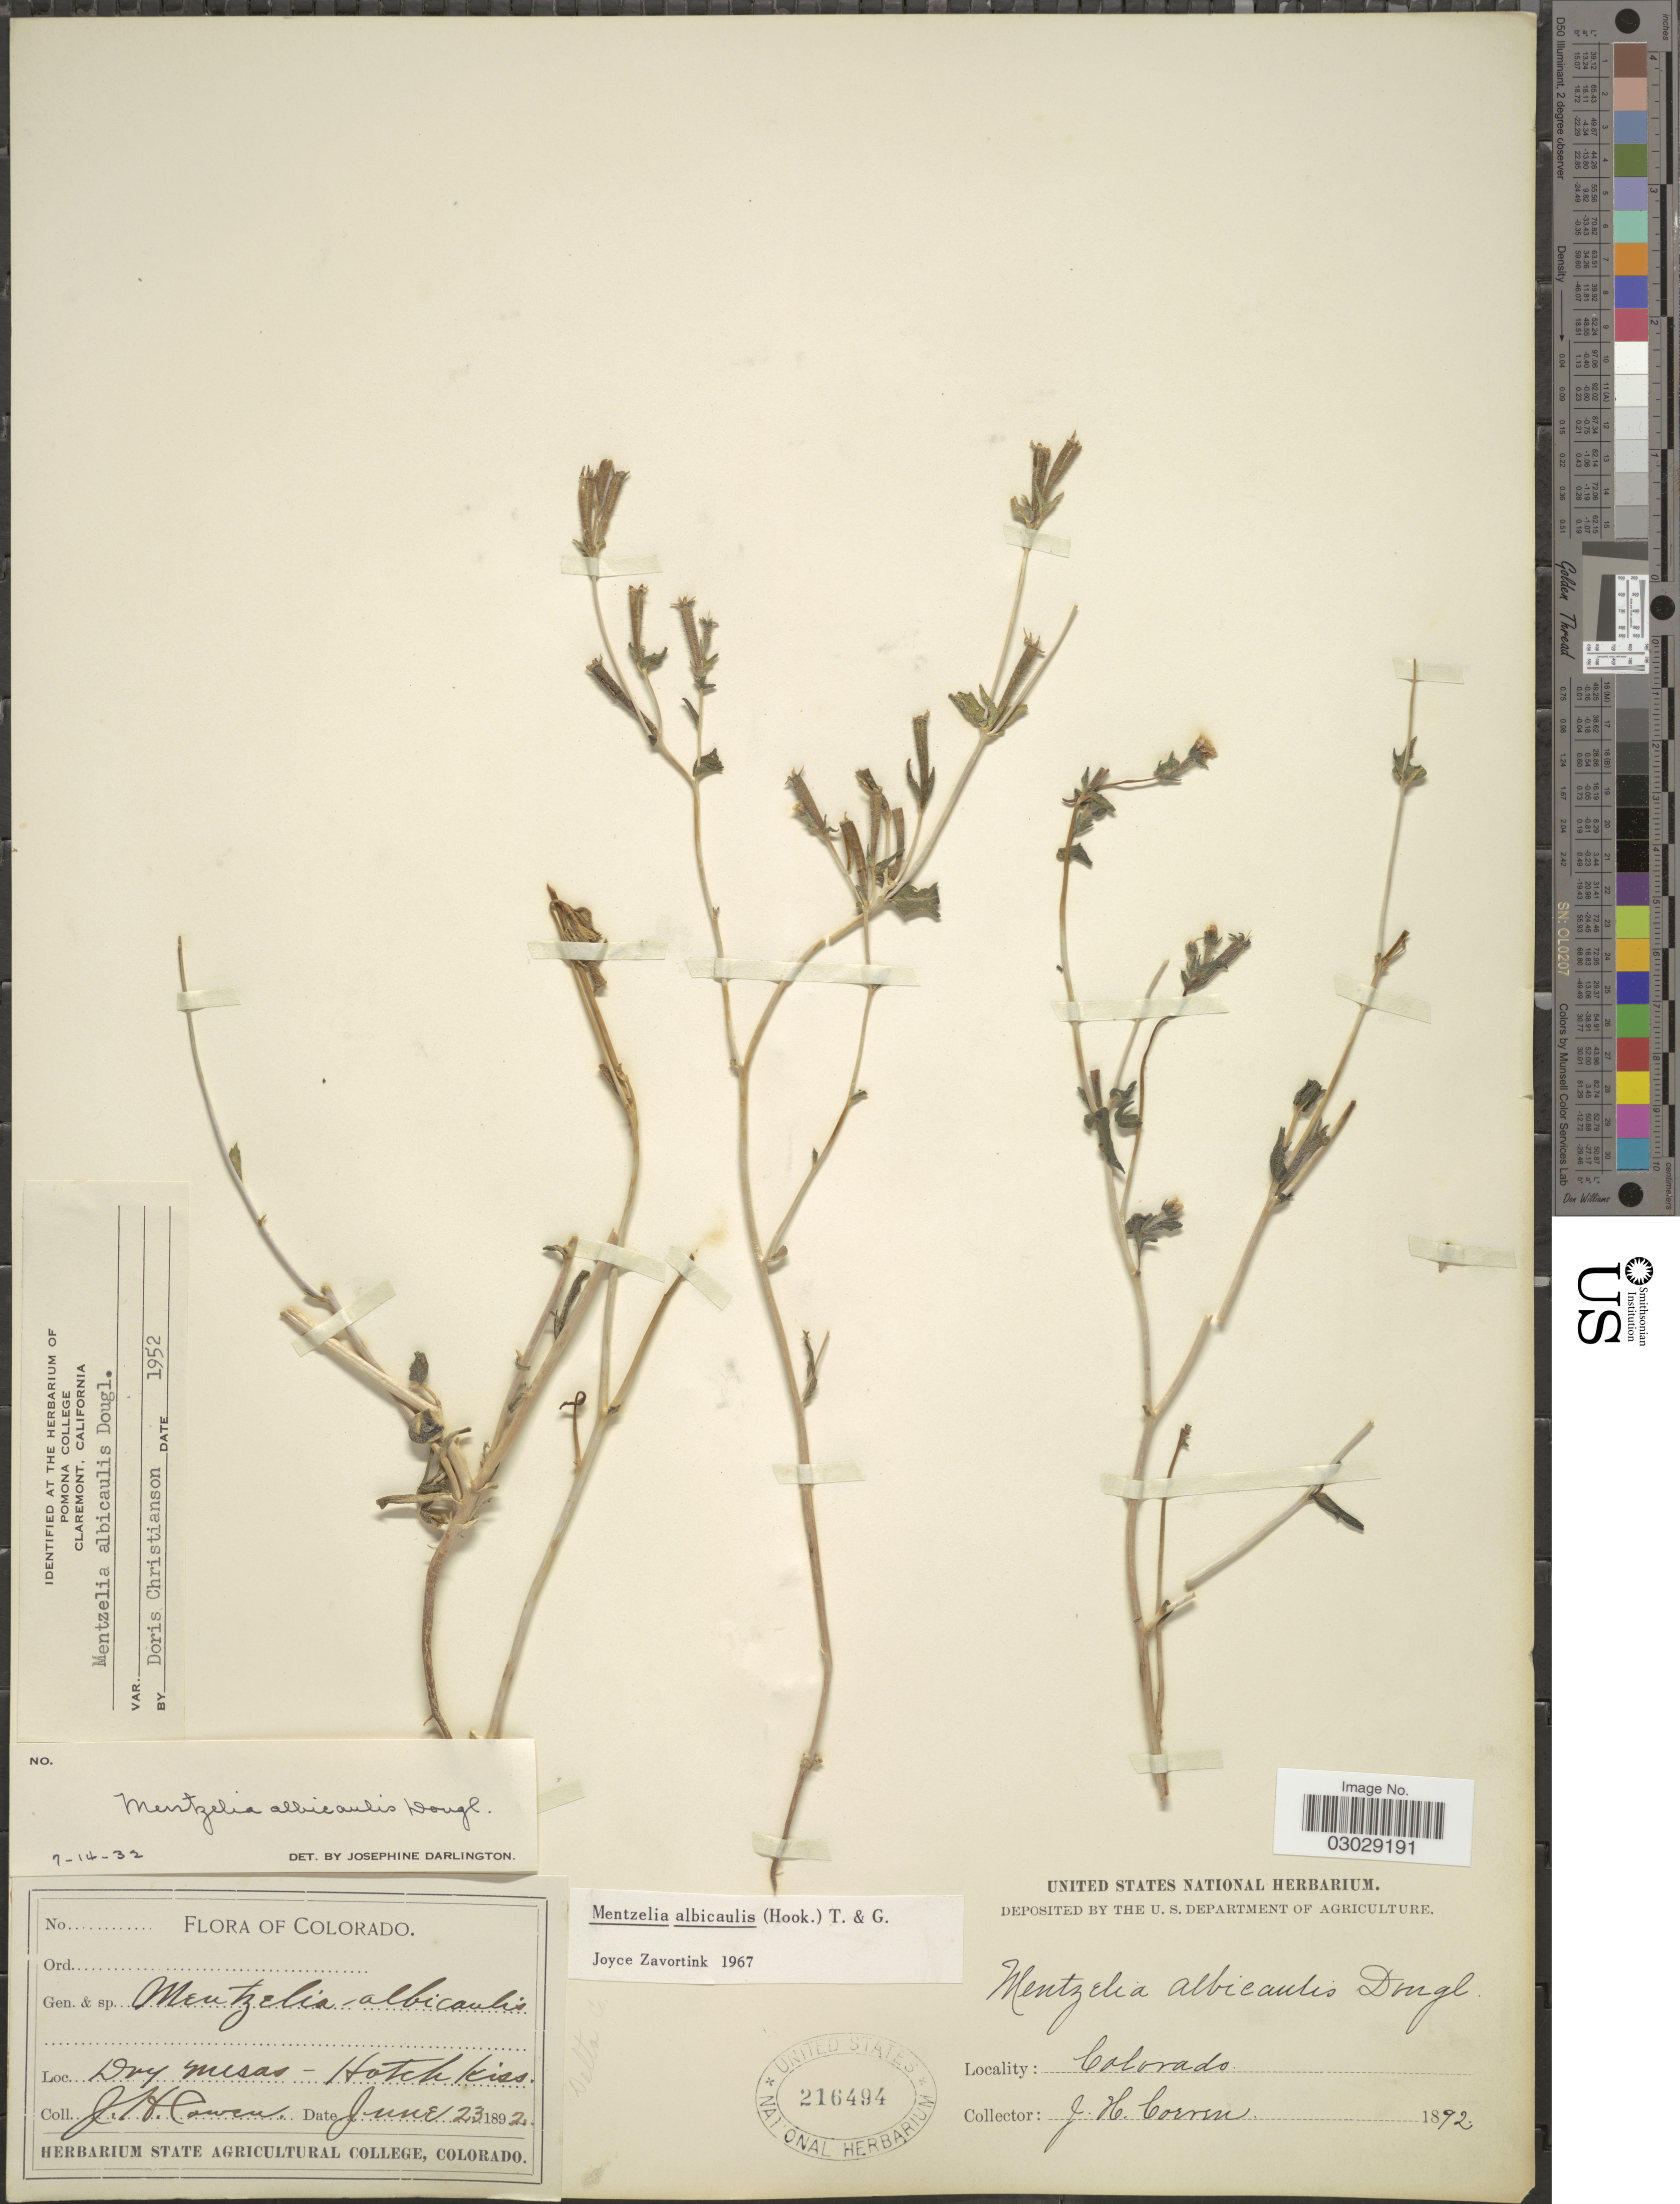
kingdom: Plantae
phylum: Tracheophyta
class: Magnoliopsida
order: Cornales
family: Loasaceae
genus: Mentzelia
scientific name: Mentzelia albicaulis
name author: (Douglas ex Hook.) Douglas ex Torr. & A. Gray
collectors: J. H. Cowen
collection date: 1892-06-23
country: United States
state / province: Colorado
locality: Dry mesas - Hotch Kiss.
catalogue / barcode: US 216494